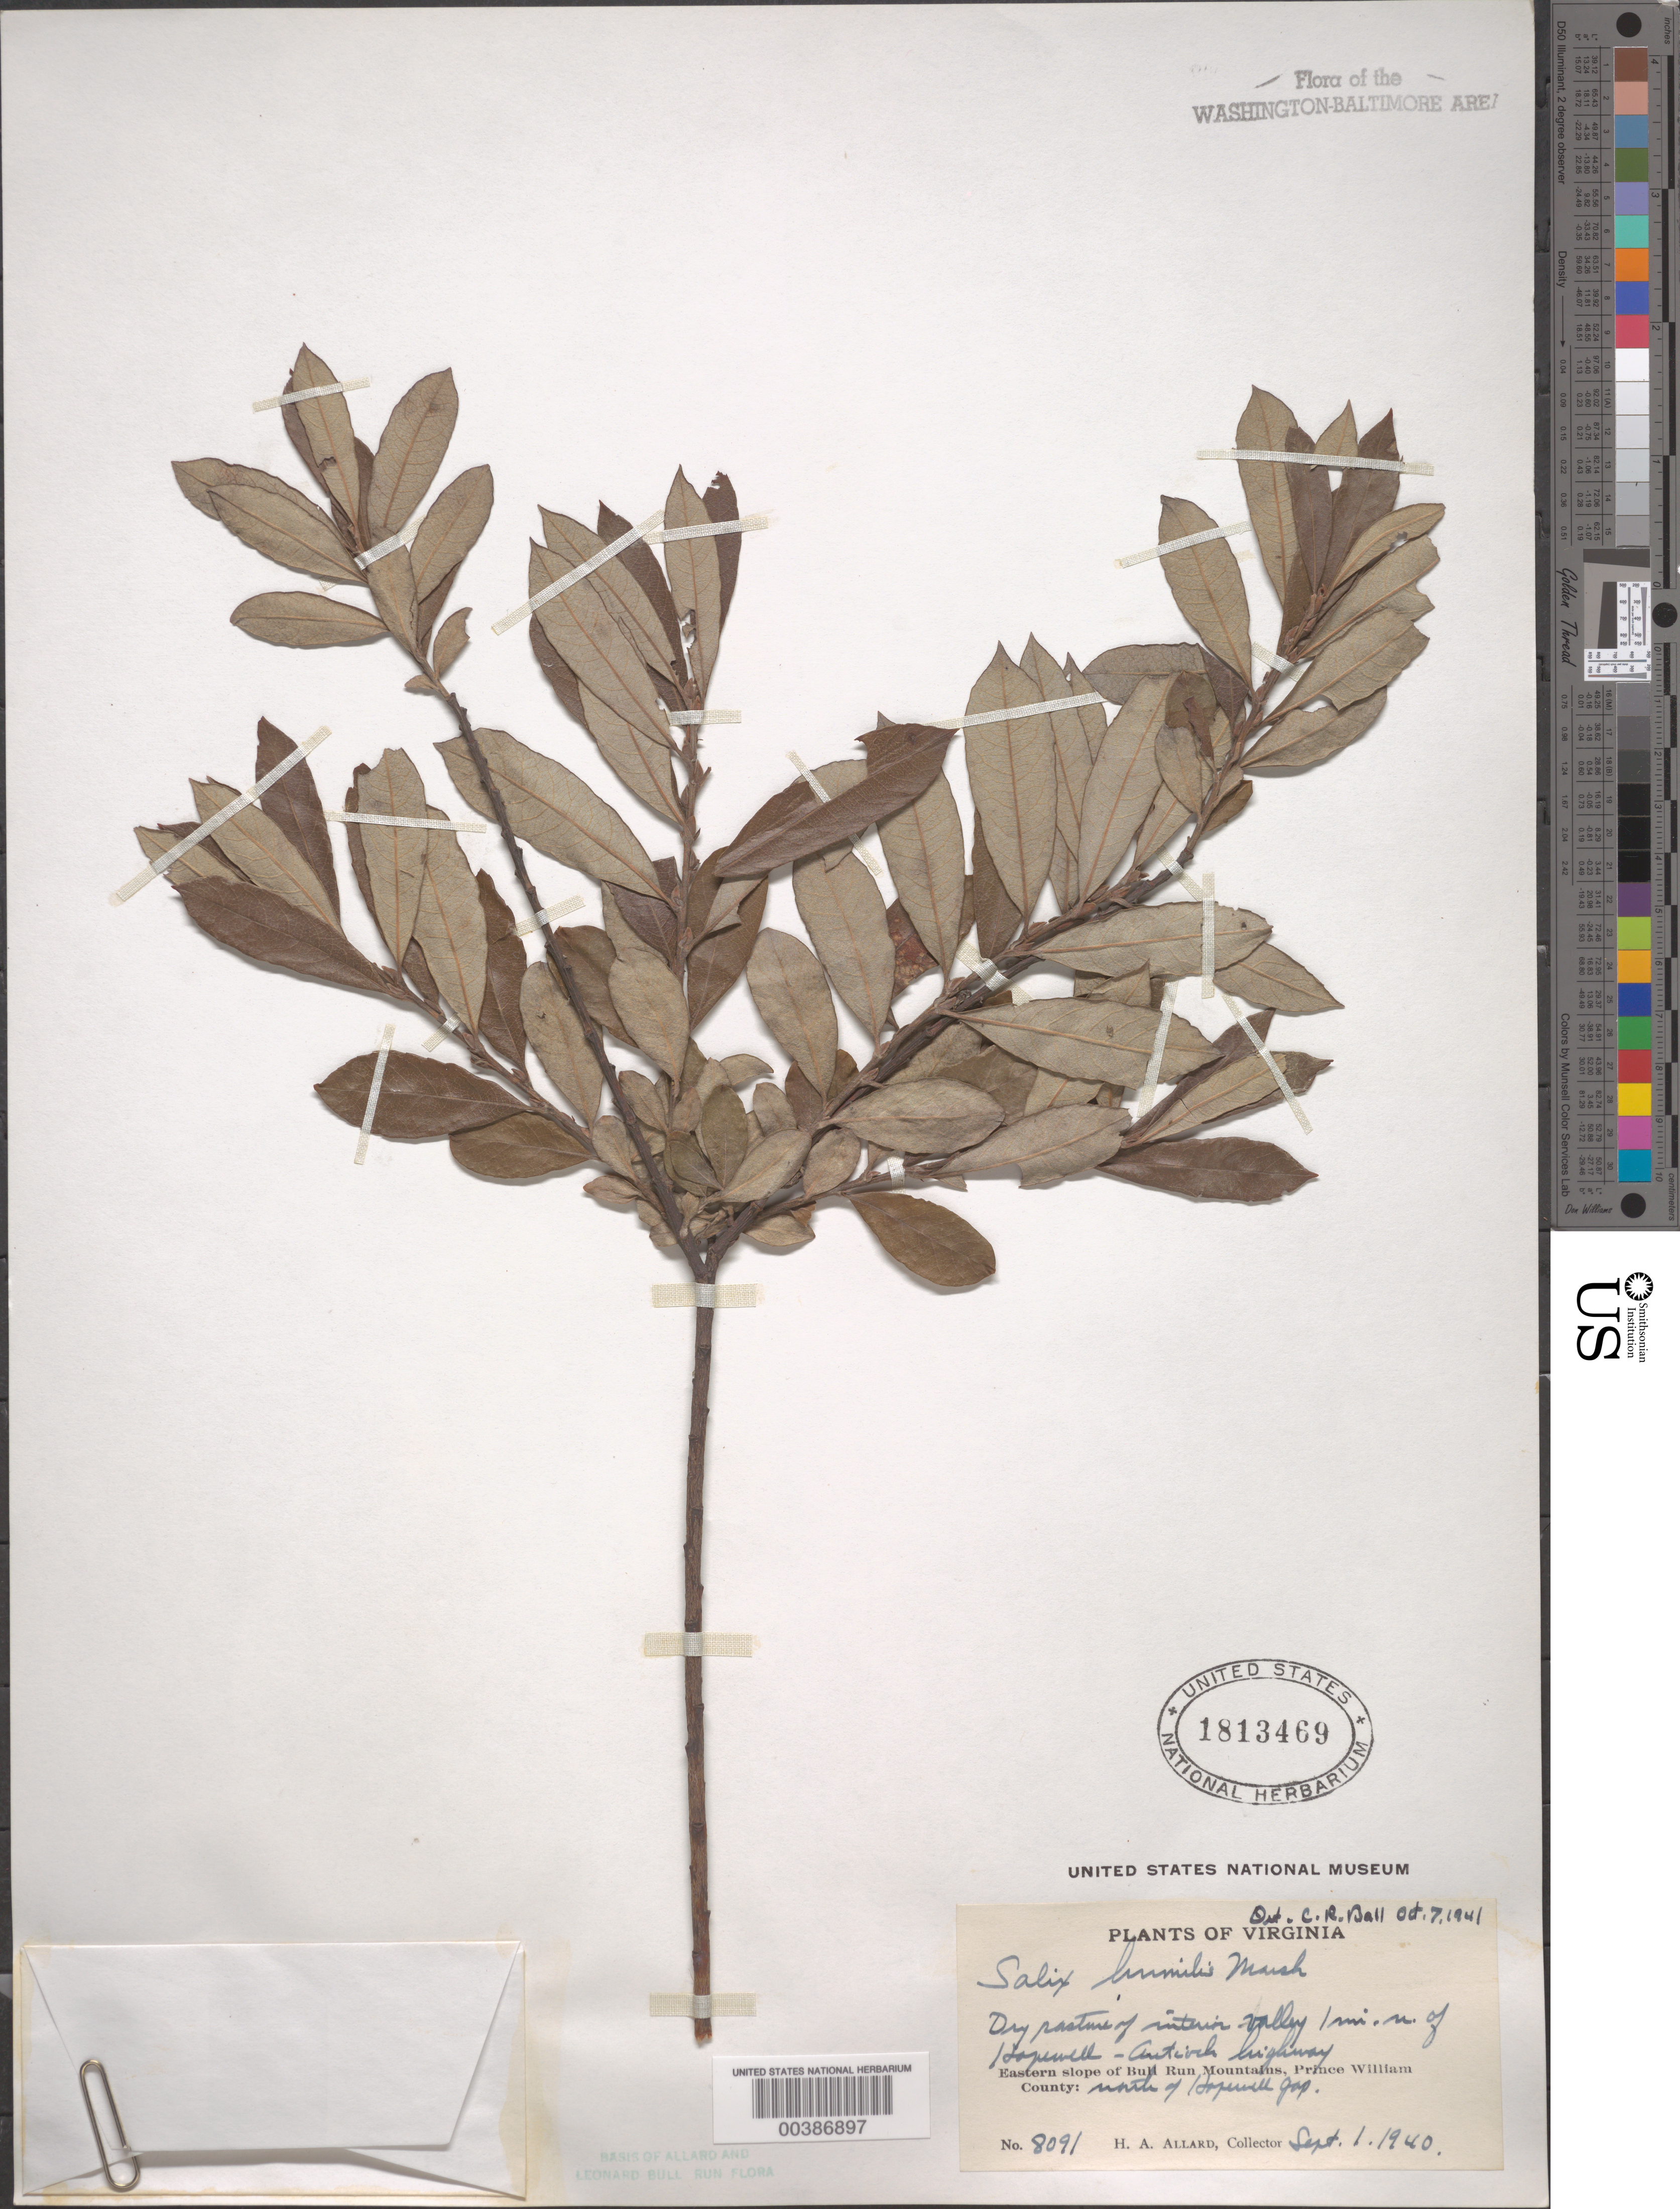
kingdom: Plantae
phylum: Tracheophyta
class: Magnoliopsida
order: Malpighiales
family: Salicaceae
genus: Salix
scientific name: Salix humilis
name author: Marshall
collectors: H. A. Allard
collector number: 8091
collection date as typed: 01 Sep 1940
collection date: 1940-09-01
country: United States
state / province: Virginia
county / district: Prince William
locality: North of Hopewell-Antioch Highway, north of Hopewell Gap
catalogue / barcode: US 1813469